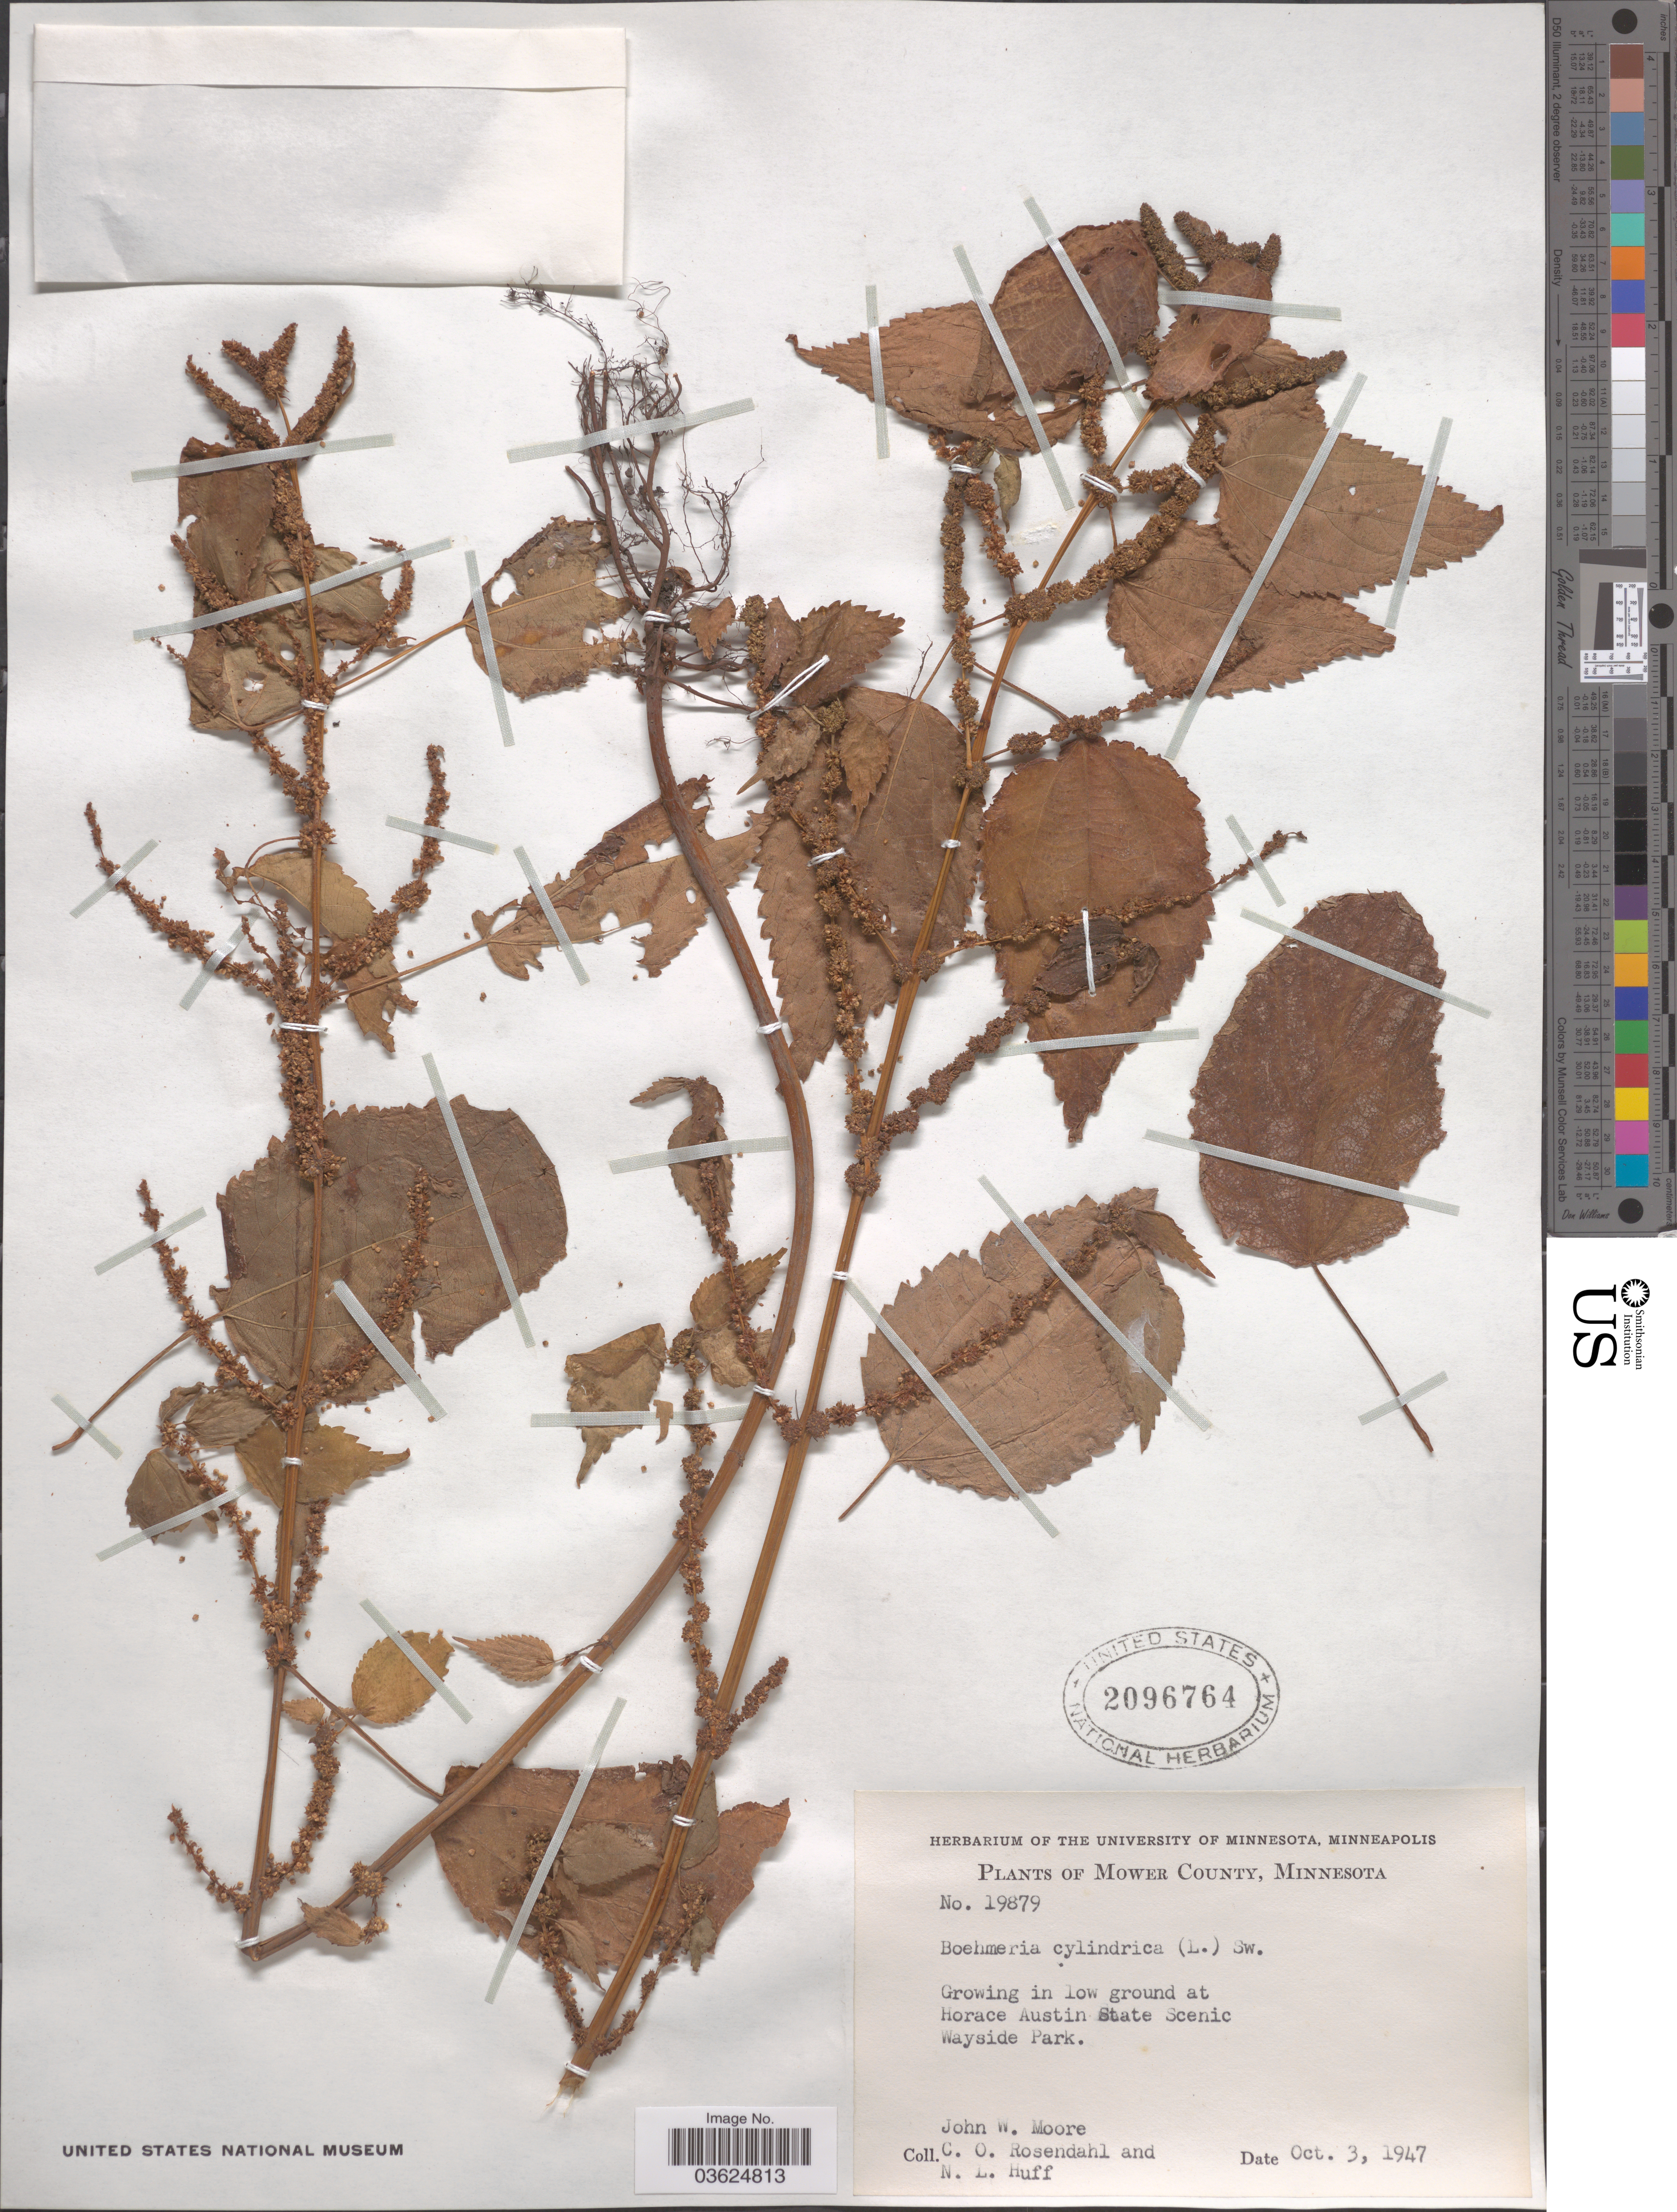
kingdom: Plantae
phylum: Tracheophyta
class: Magnoliopsida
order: Rosales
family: Urticaceae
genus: Boehmeria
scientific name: Boehmeria cylindrica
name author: (L.) Sw.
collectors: J. Moore, C. O. Rosendahl & N. Huff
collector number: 19879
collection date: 1947-10-03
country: United States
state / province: Minnesota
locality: Mower County. Horace Austin State Scenic Wayside Park.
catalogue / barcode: US 2096764